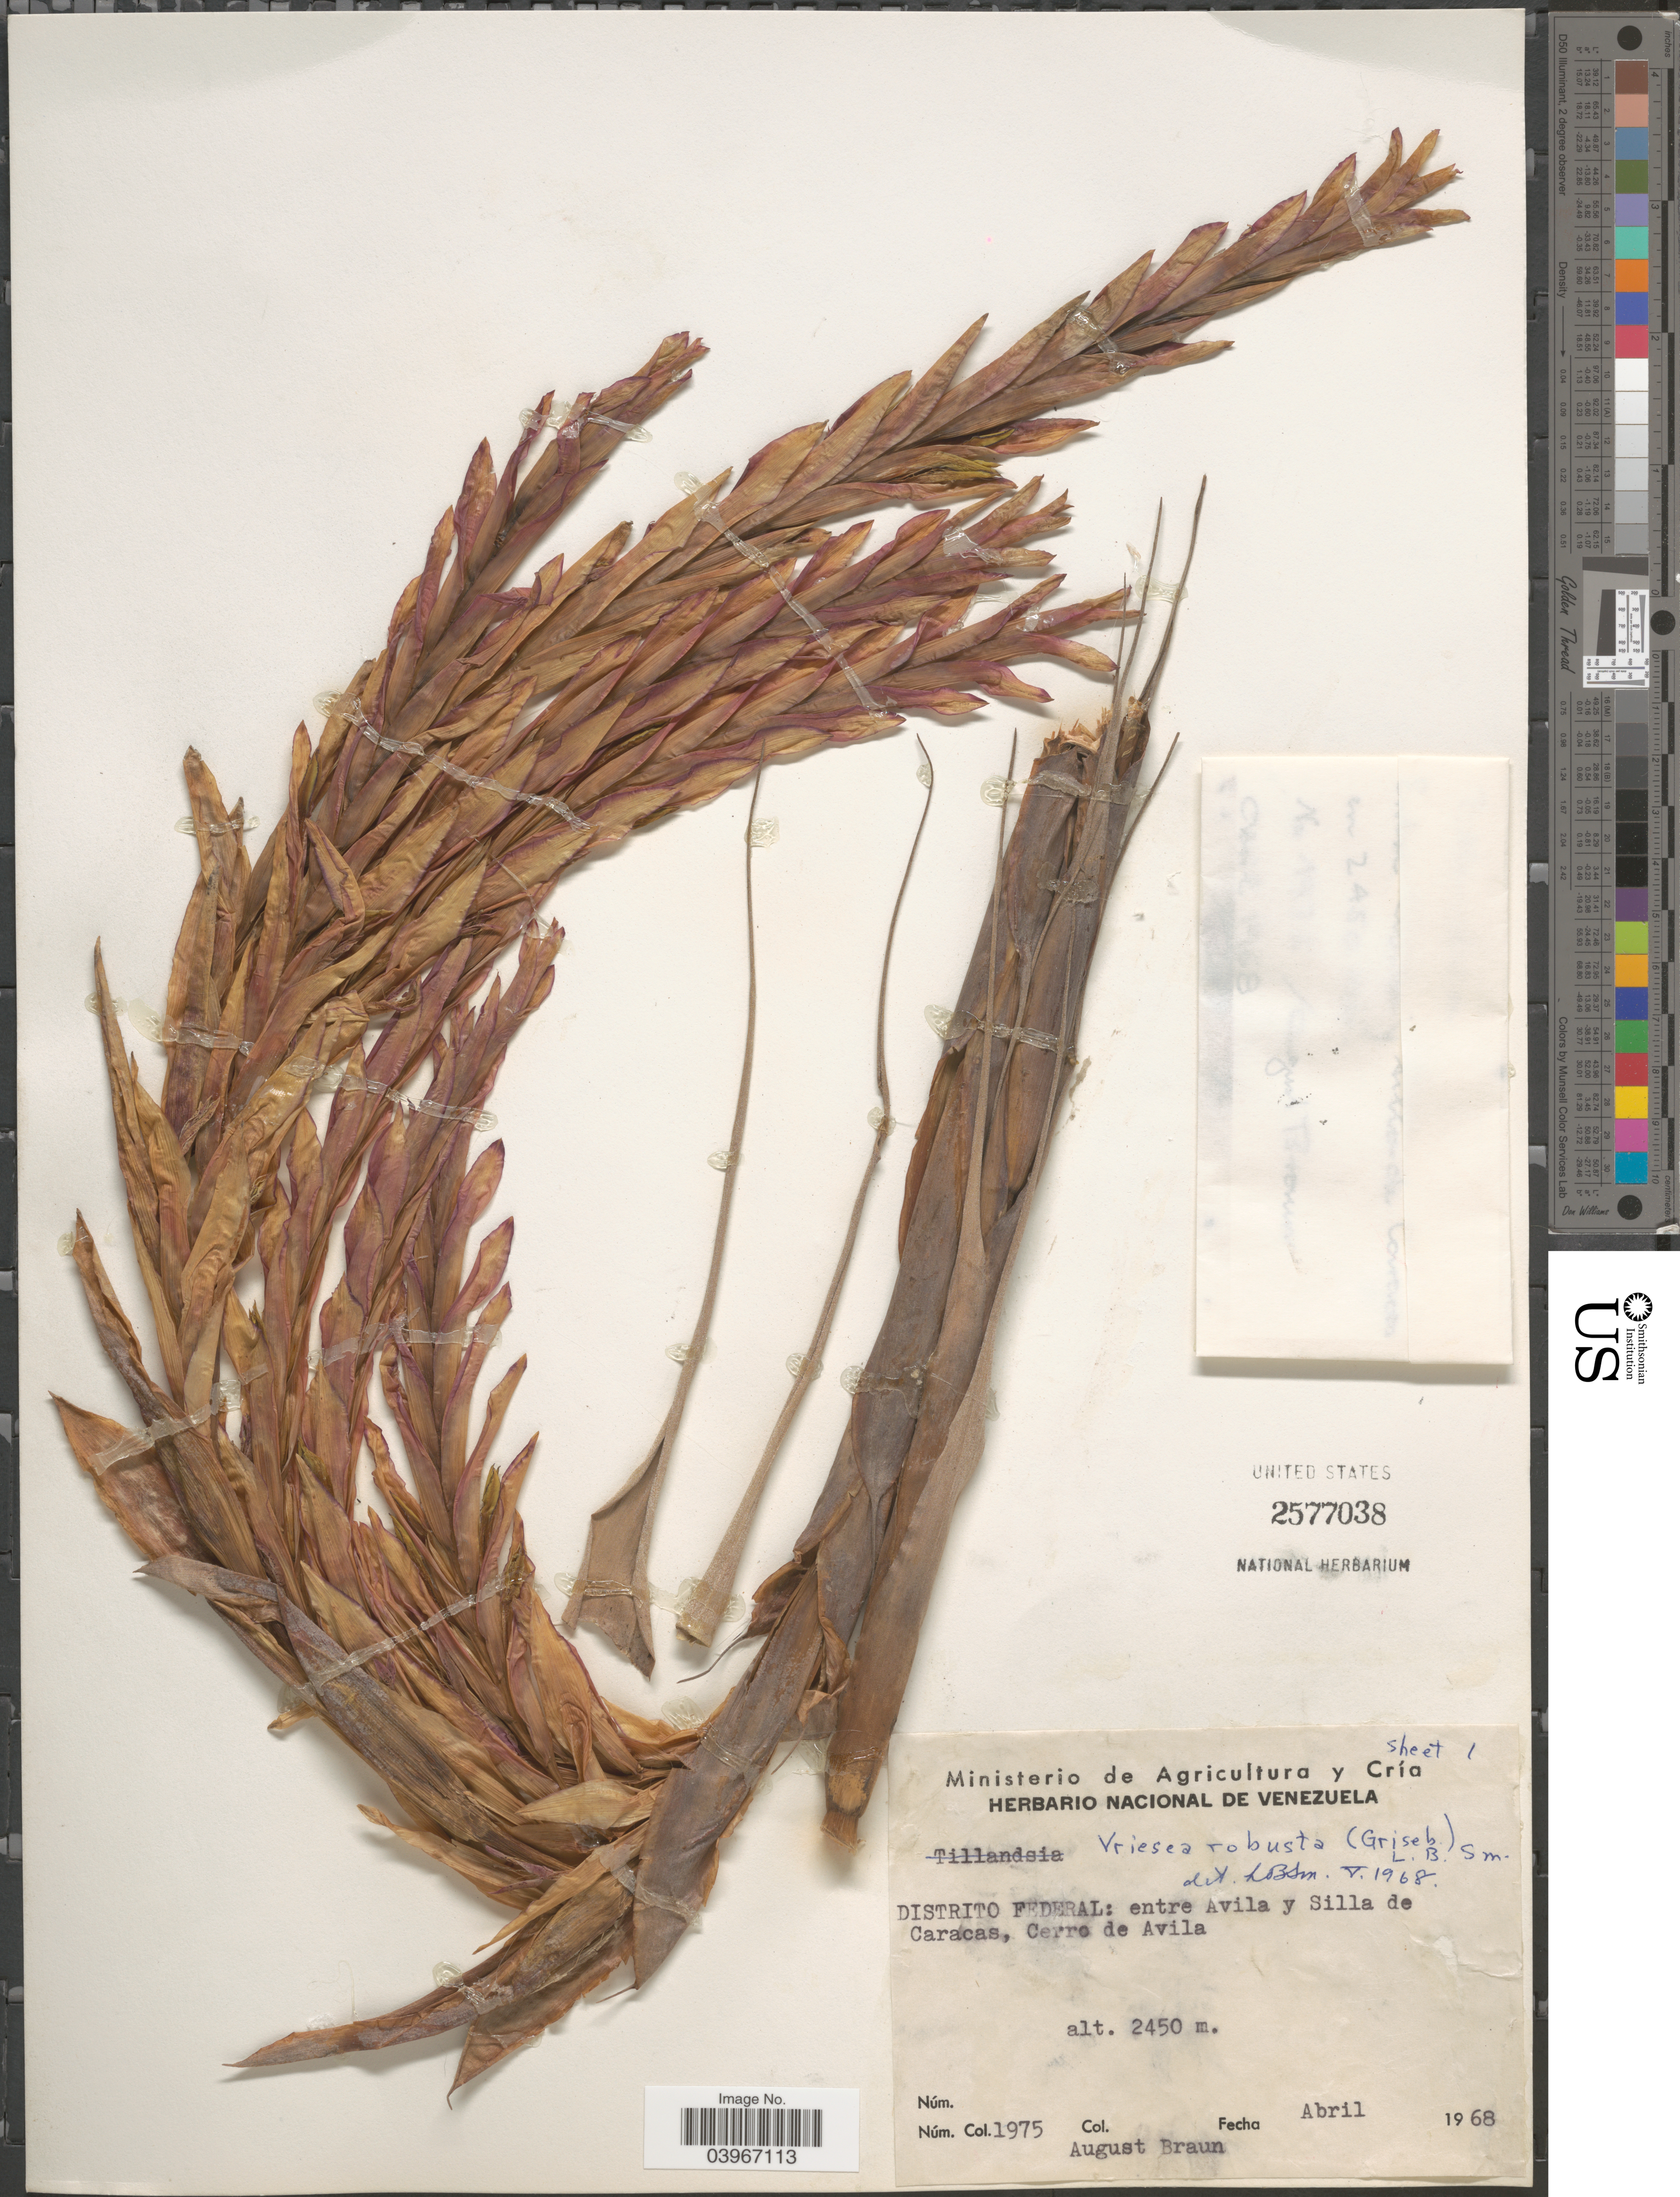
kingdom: Plantae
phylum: Tracheophyta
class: Liliopsida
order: Poales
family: Bromeliaceae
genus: Vriesea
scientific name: Vriesea robusta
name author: (Griseb.) L.B. Sm.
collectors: A. Braun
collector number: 1975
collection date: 1968-04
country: Venezuela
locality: Distrito Federal: entre Avila y Silla de Caracas, Cerro de Avila.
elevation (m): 2450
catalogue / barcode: US 2577038